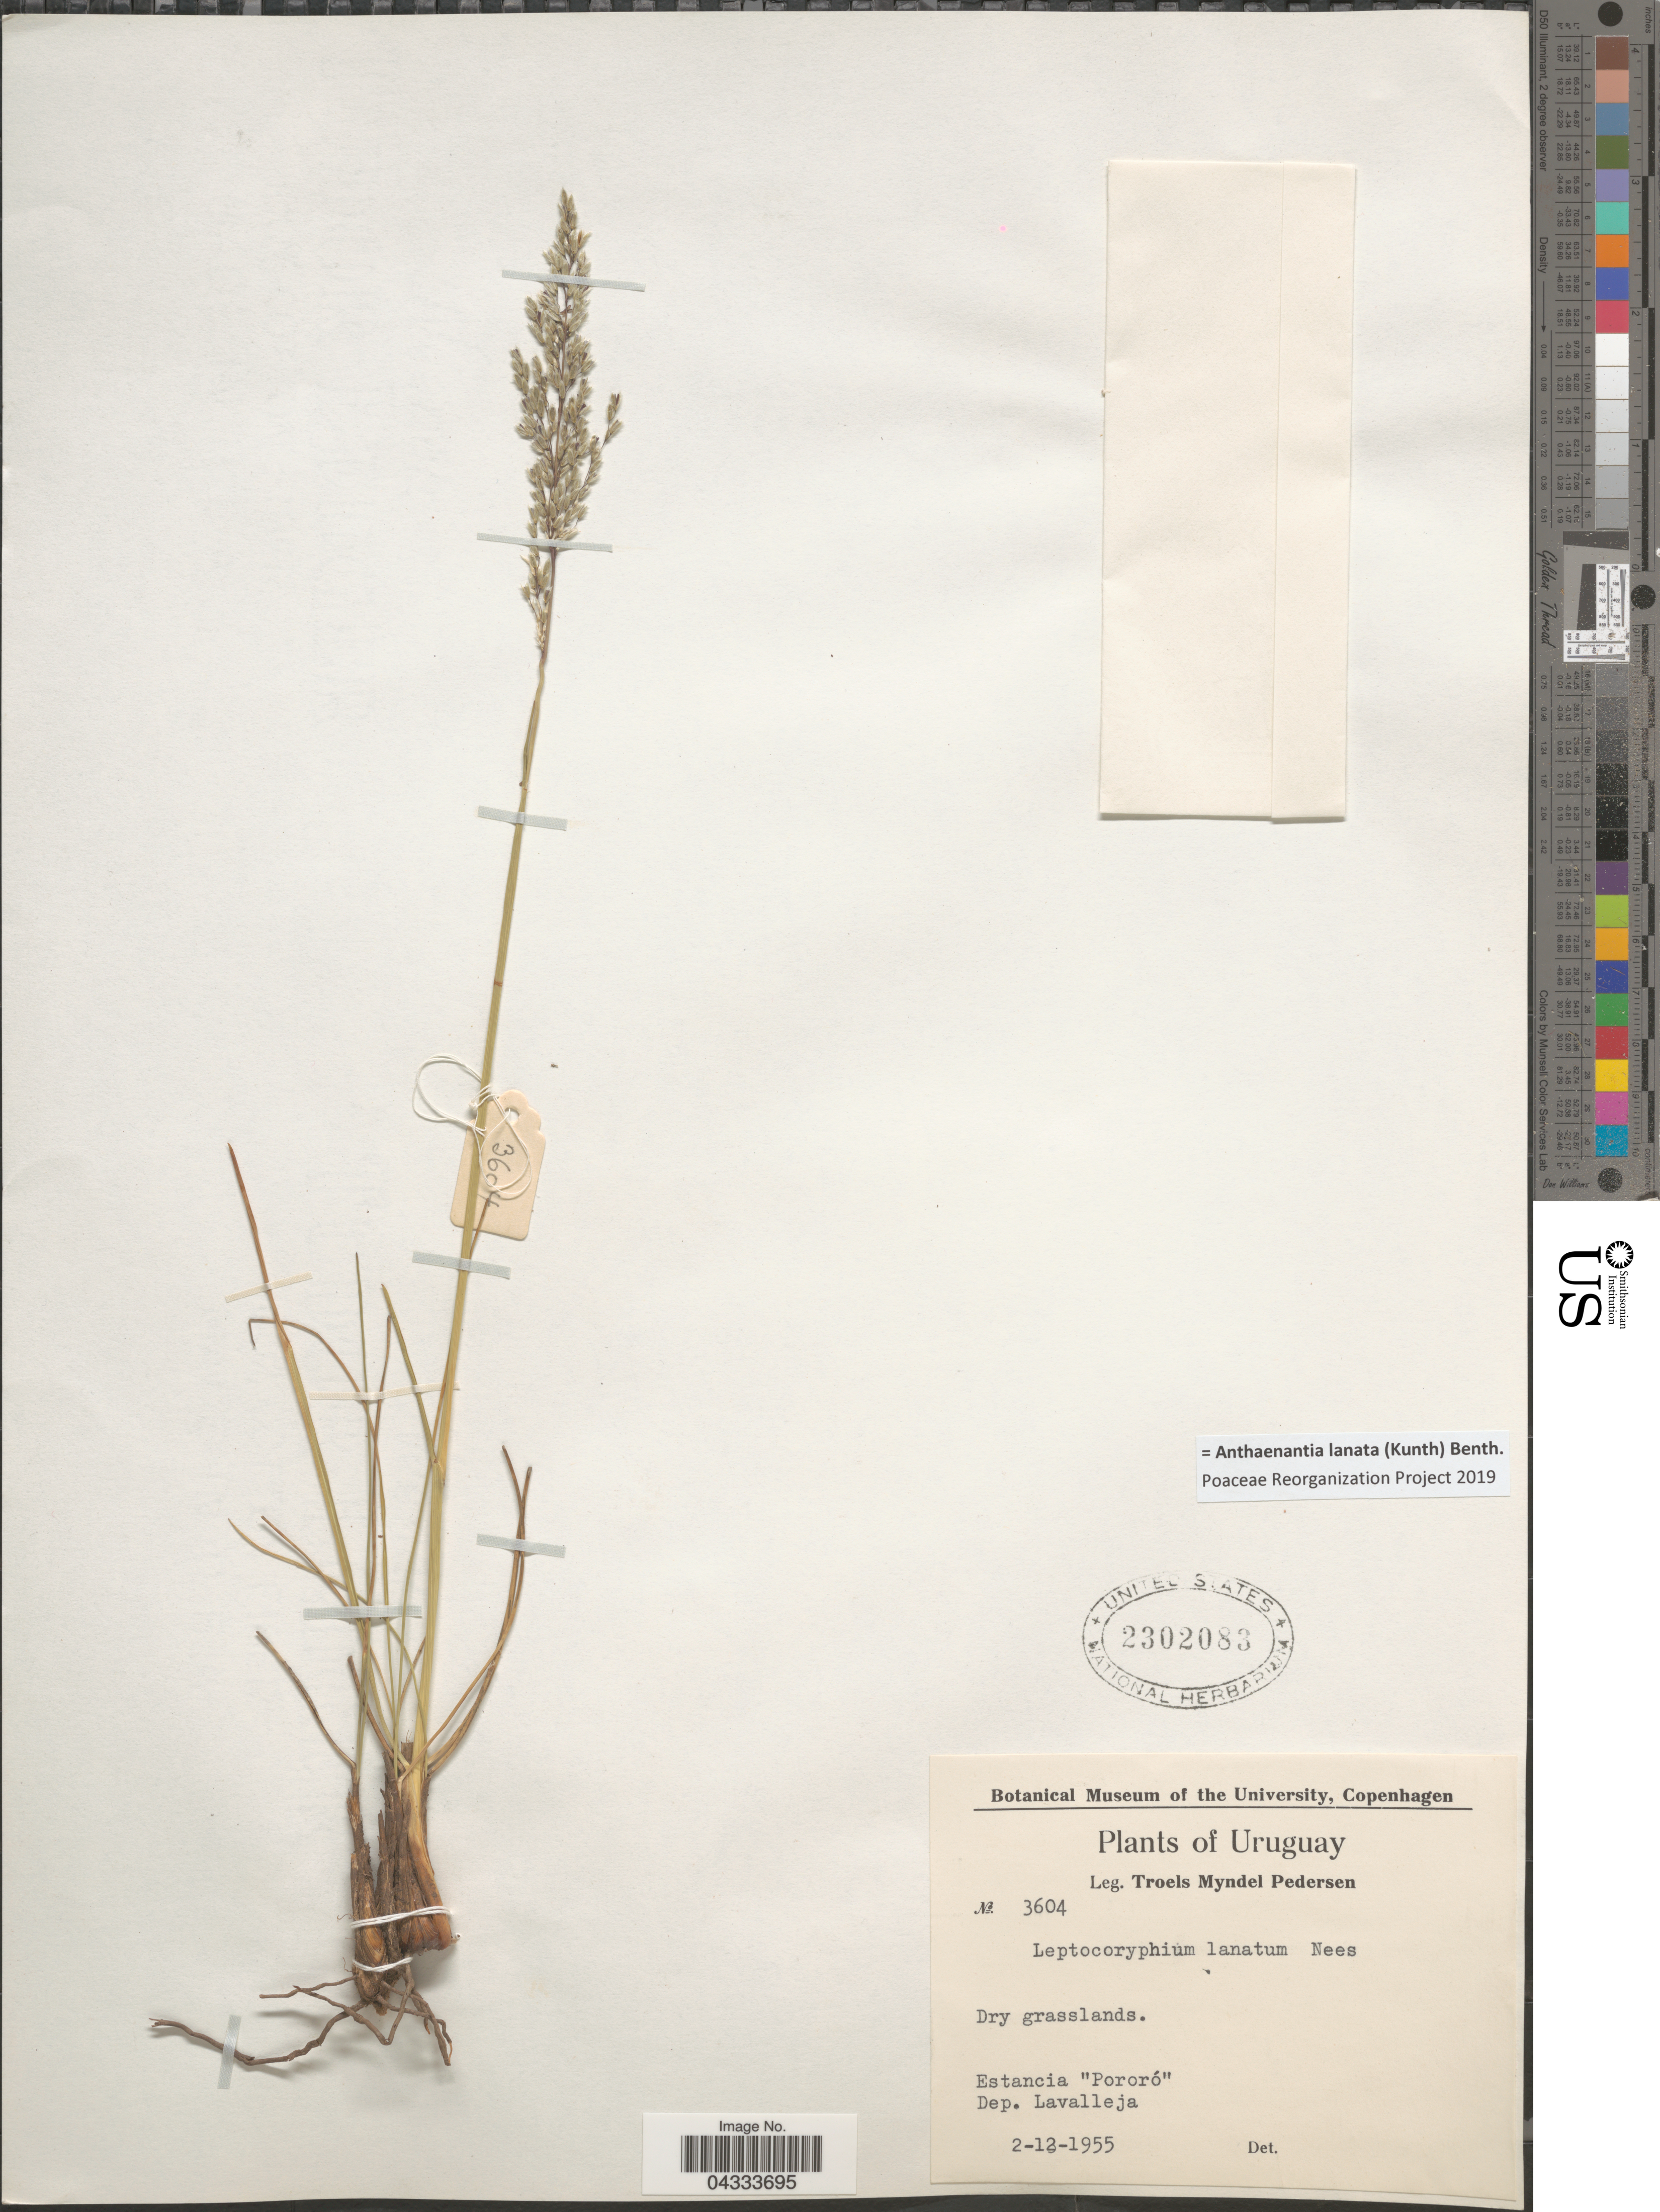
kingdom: Plantae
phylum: Tracheophyta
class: Liliopsida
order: Poales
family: Poaceae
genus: Anthaenantia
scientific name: Anthaenantia lanata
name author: (Kunth) Benth.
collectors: T. Pederson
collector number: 3604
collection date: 1955-12-02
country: Uruguay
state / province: Lavalleja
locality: Estancia "Pororó". Dep. Lavalleja.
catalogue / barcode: US 2302083